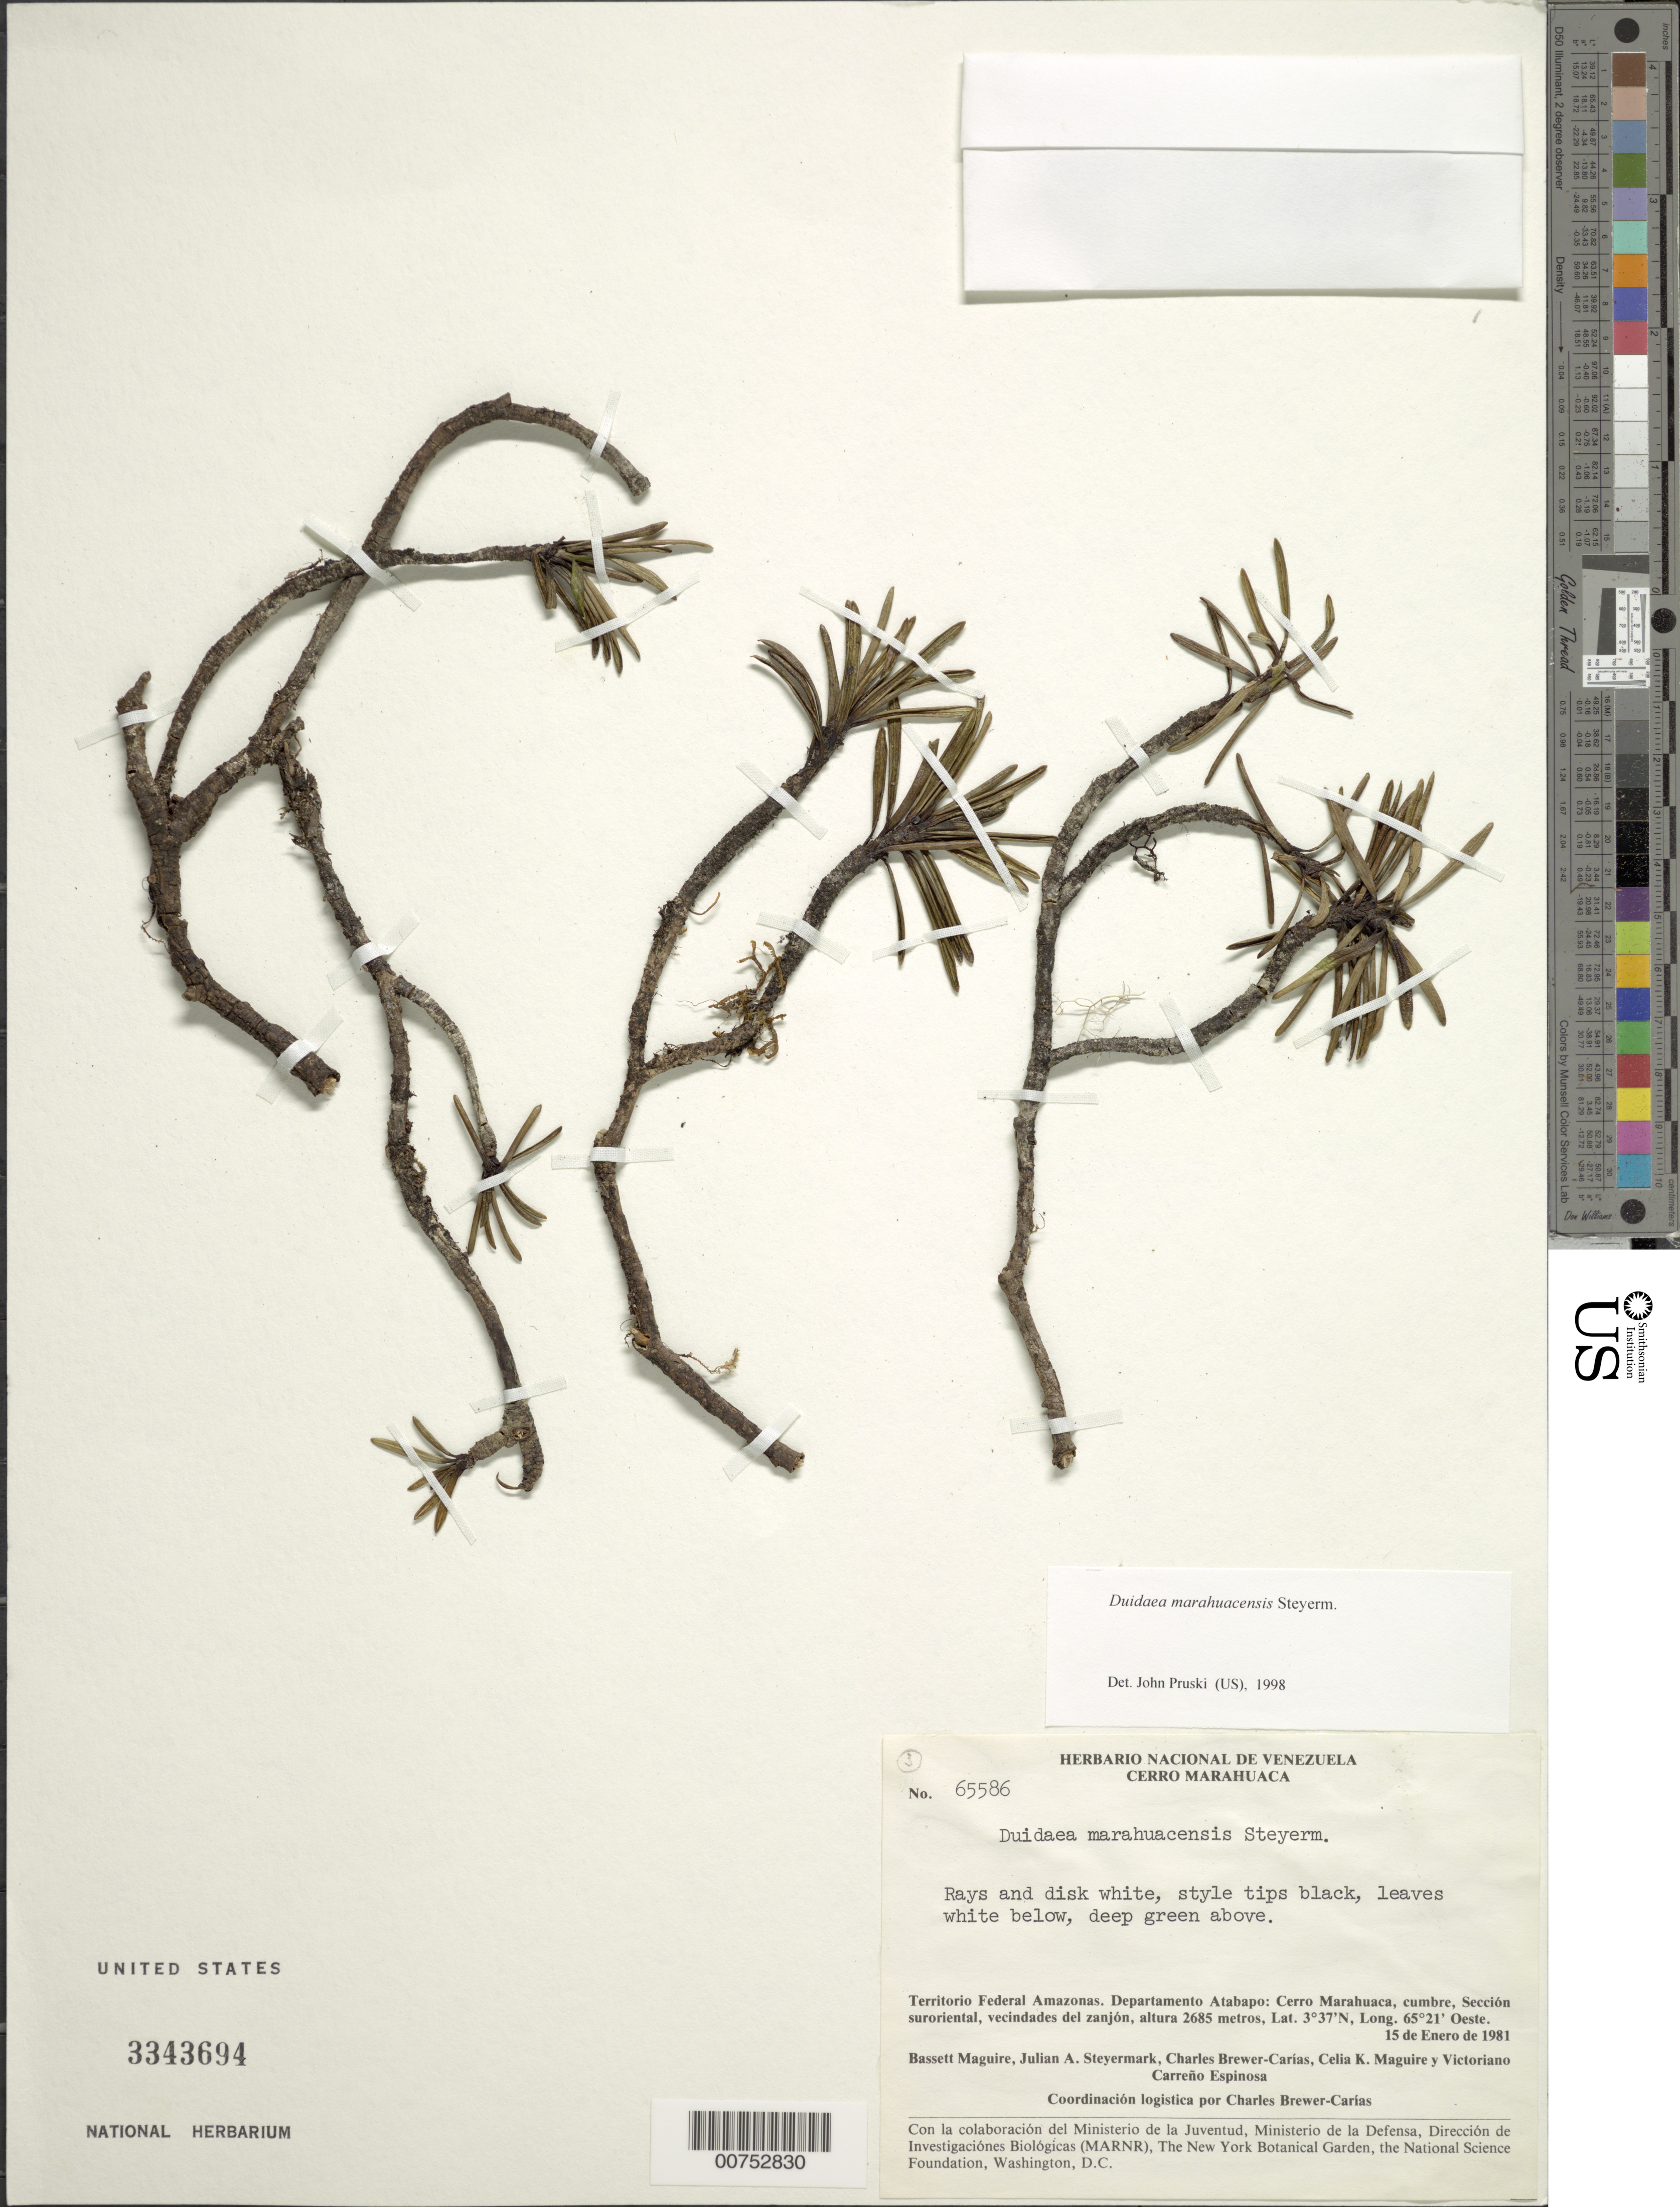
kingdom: Plantae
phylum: Tracheophyta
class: Magnoliopsida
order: Asterales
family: Asteraceae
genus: Duidaea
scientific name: Duidaea marahuacensis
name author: Steyerm.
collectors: B. Maguire, J. Steyermark, C. Brewer-Carias, C. K. Maguire & V. Carreño E.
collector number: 65586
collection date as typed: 15-Jan-81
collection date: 1981-01-15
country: Venezuela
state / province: Amazonas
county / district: Atabapo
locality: Cerro Marahuaca, cumbre, sección sur-oriental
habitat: Cumbre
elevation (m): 2685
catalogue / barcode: US 3343694